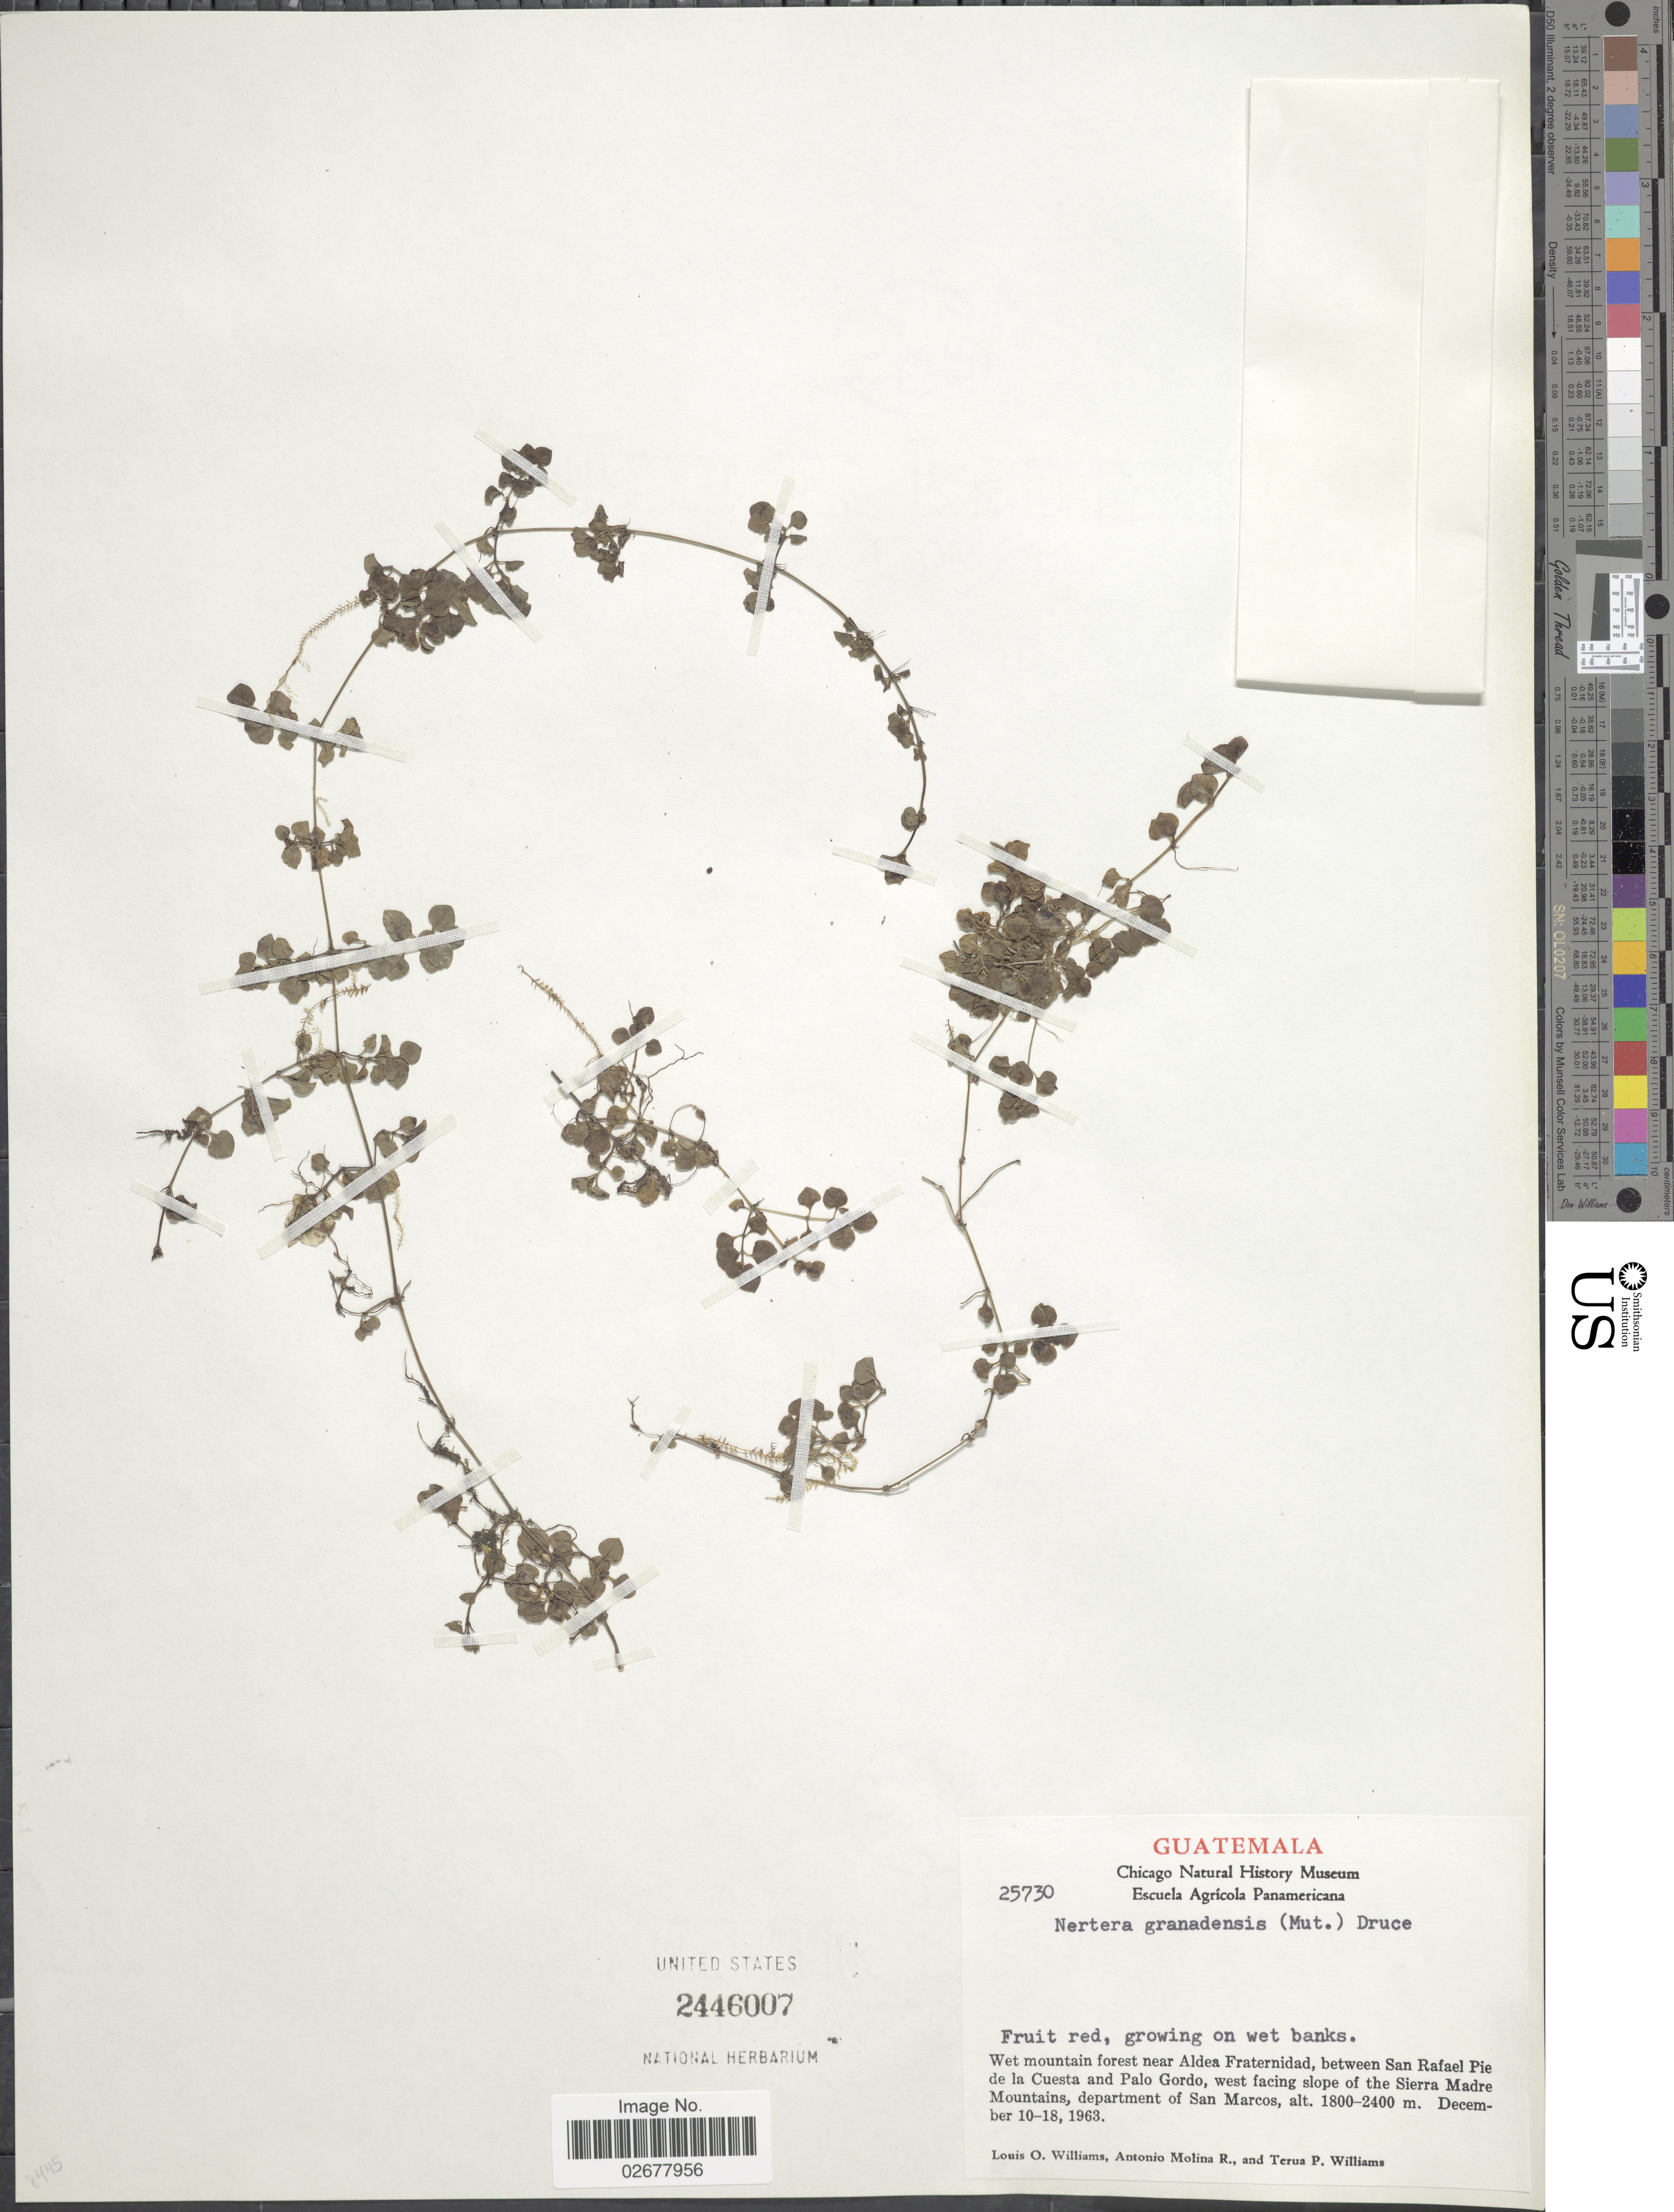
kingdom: Plantae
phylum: Tracheophyta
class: Magnoliopsida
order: Gentianales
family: Rubiaceae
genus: Nertera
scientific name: Nertera depressa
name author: Banks & Sol. ex Gaertn.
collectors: L. O. Williams, A. Molina R. & T. P. Williams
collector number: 25730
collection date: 1963-12-10/1963-12-18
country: Guatemala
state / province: San Marcos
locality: Wet mountain forest near Aldea Fraternidad, between San Rafael Pie de la Cuesta and Palo Gordo, west facing slope of the Sierra Madre Mountains, department of San Marcos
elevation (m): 1800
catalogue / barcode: US 2446007